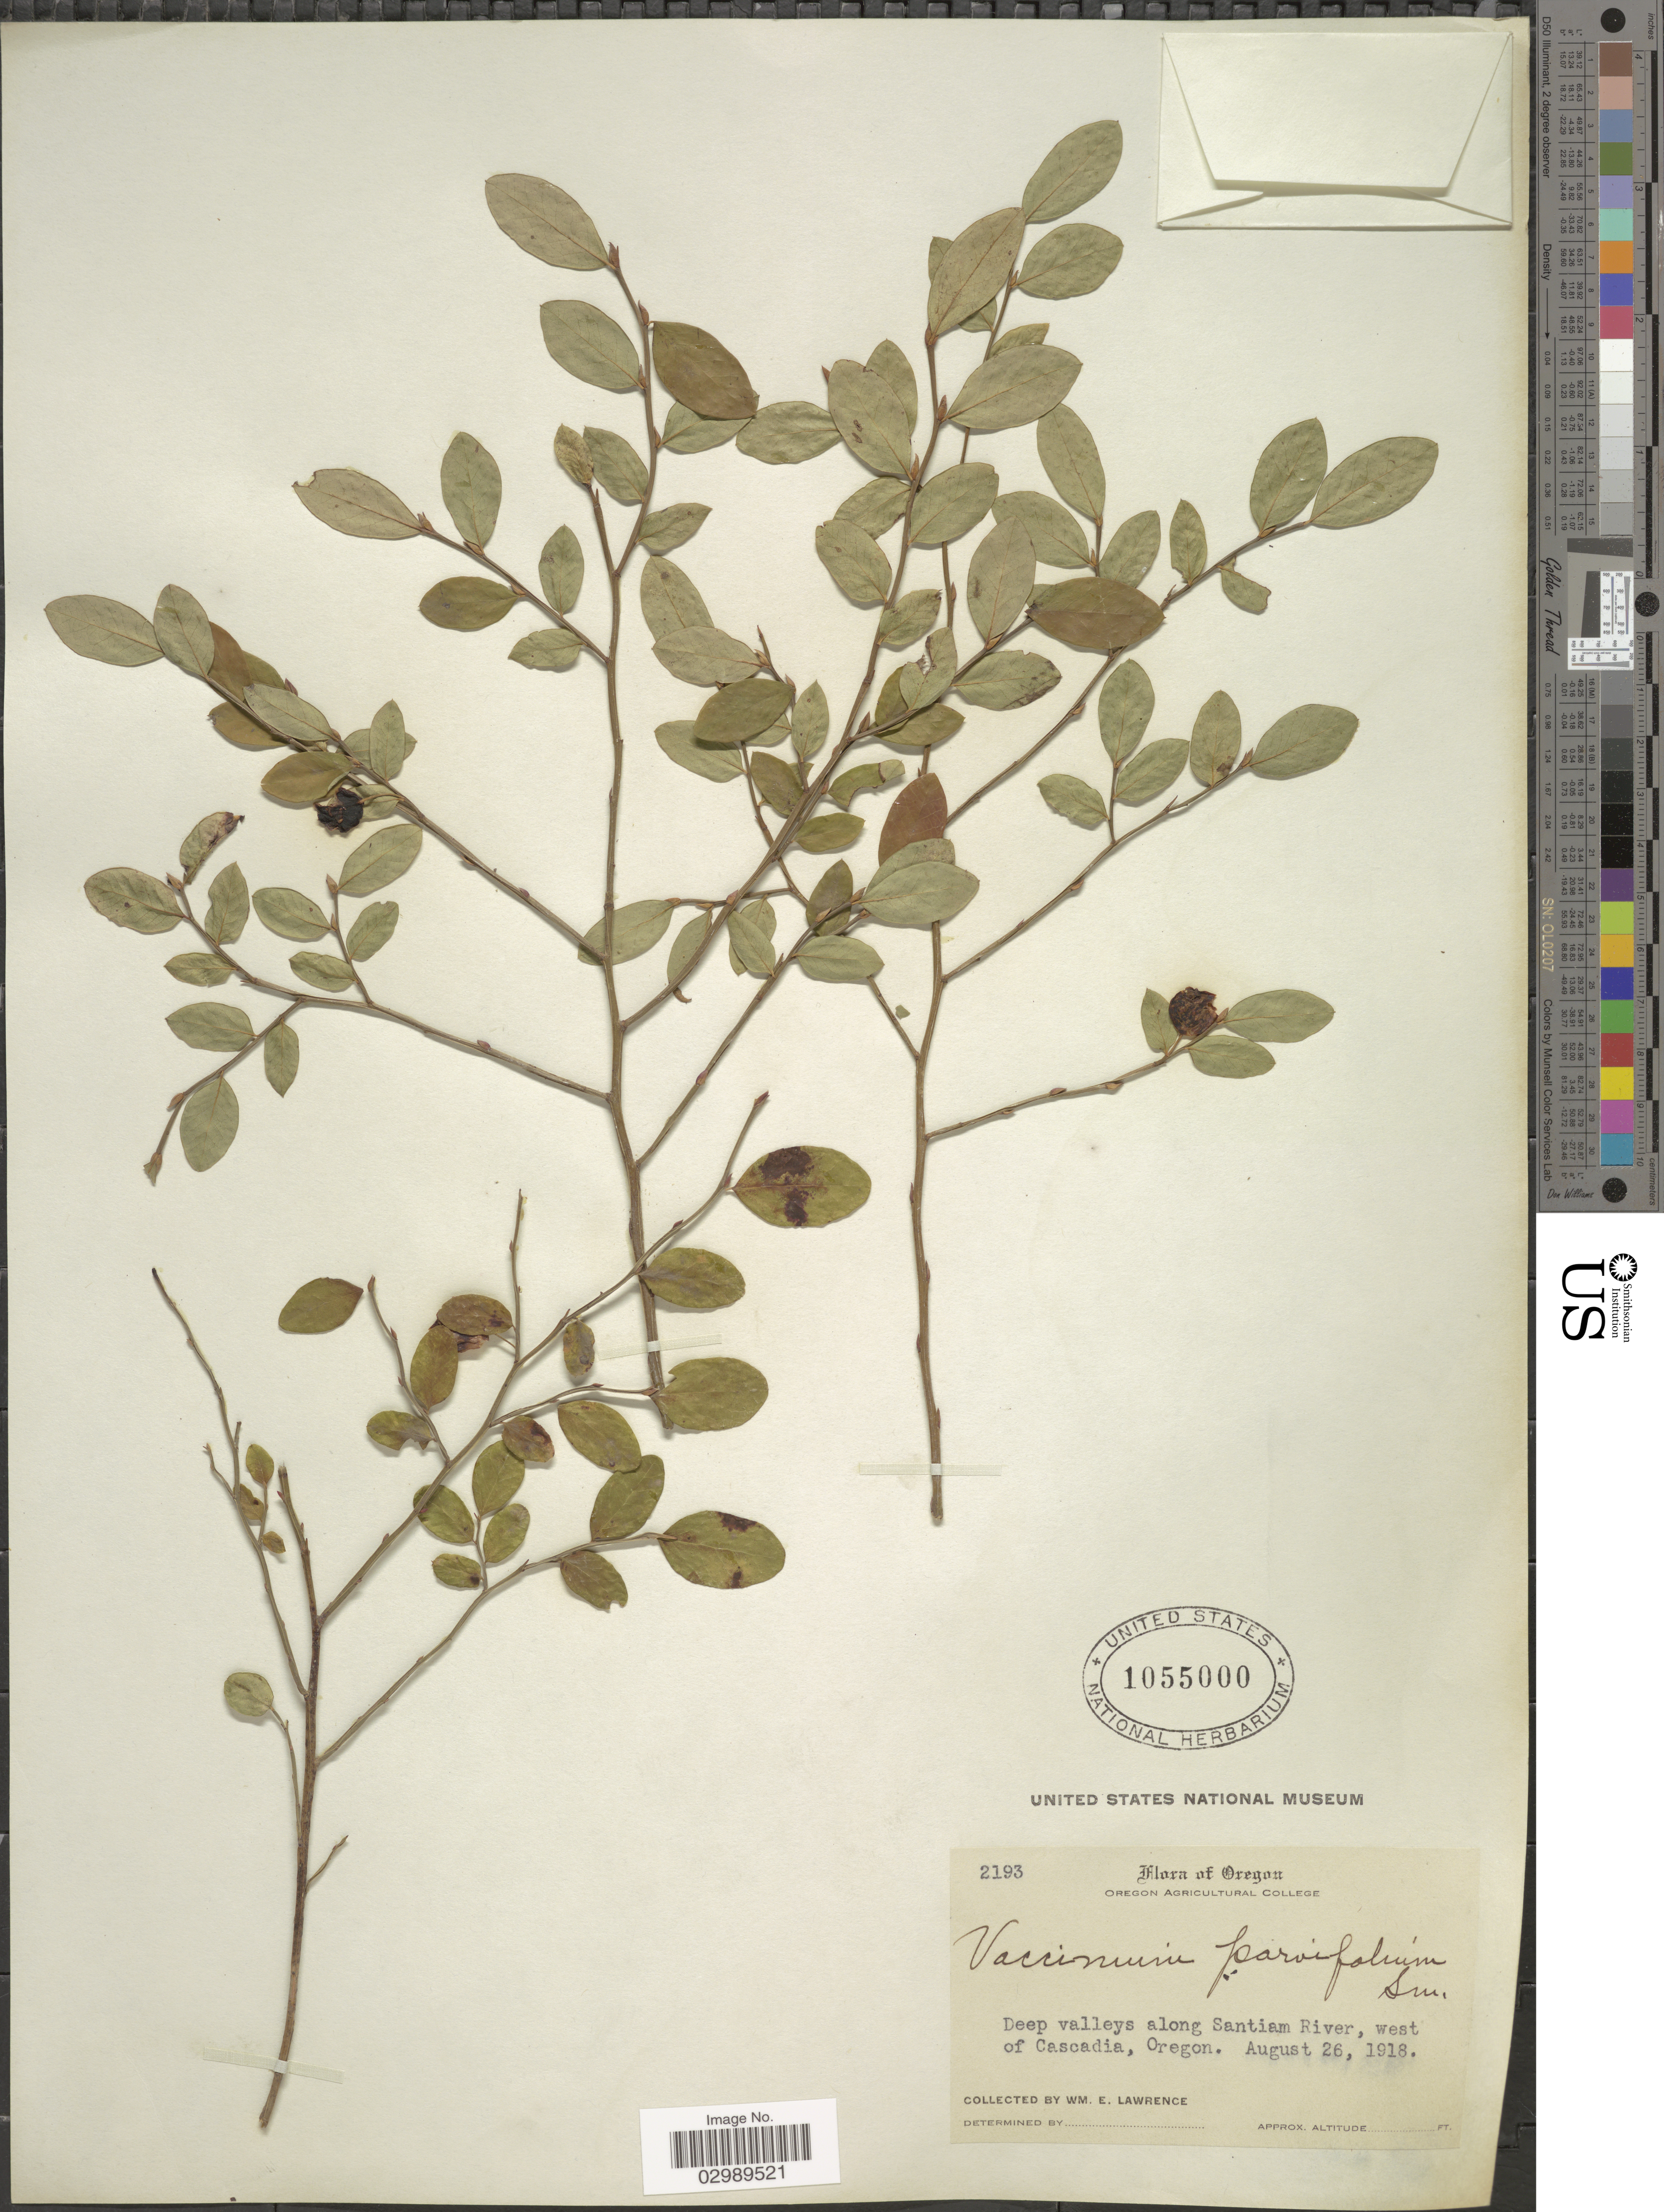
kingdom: Plantae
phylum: Tracheophyta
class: Magnoliopsida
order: Ericales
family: Ericaceae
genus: Vaccinium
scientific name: Vaccinium parvifolium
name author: Small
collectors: W. Lawrence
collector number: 2193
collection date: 1918-08-26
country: United States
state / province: Oregon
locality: Deep valleys along Santiam River, west of Cascadia.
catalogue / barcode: US 1055000